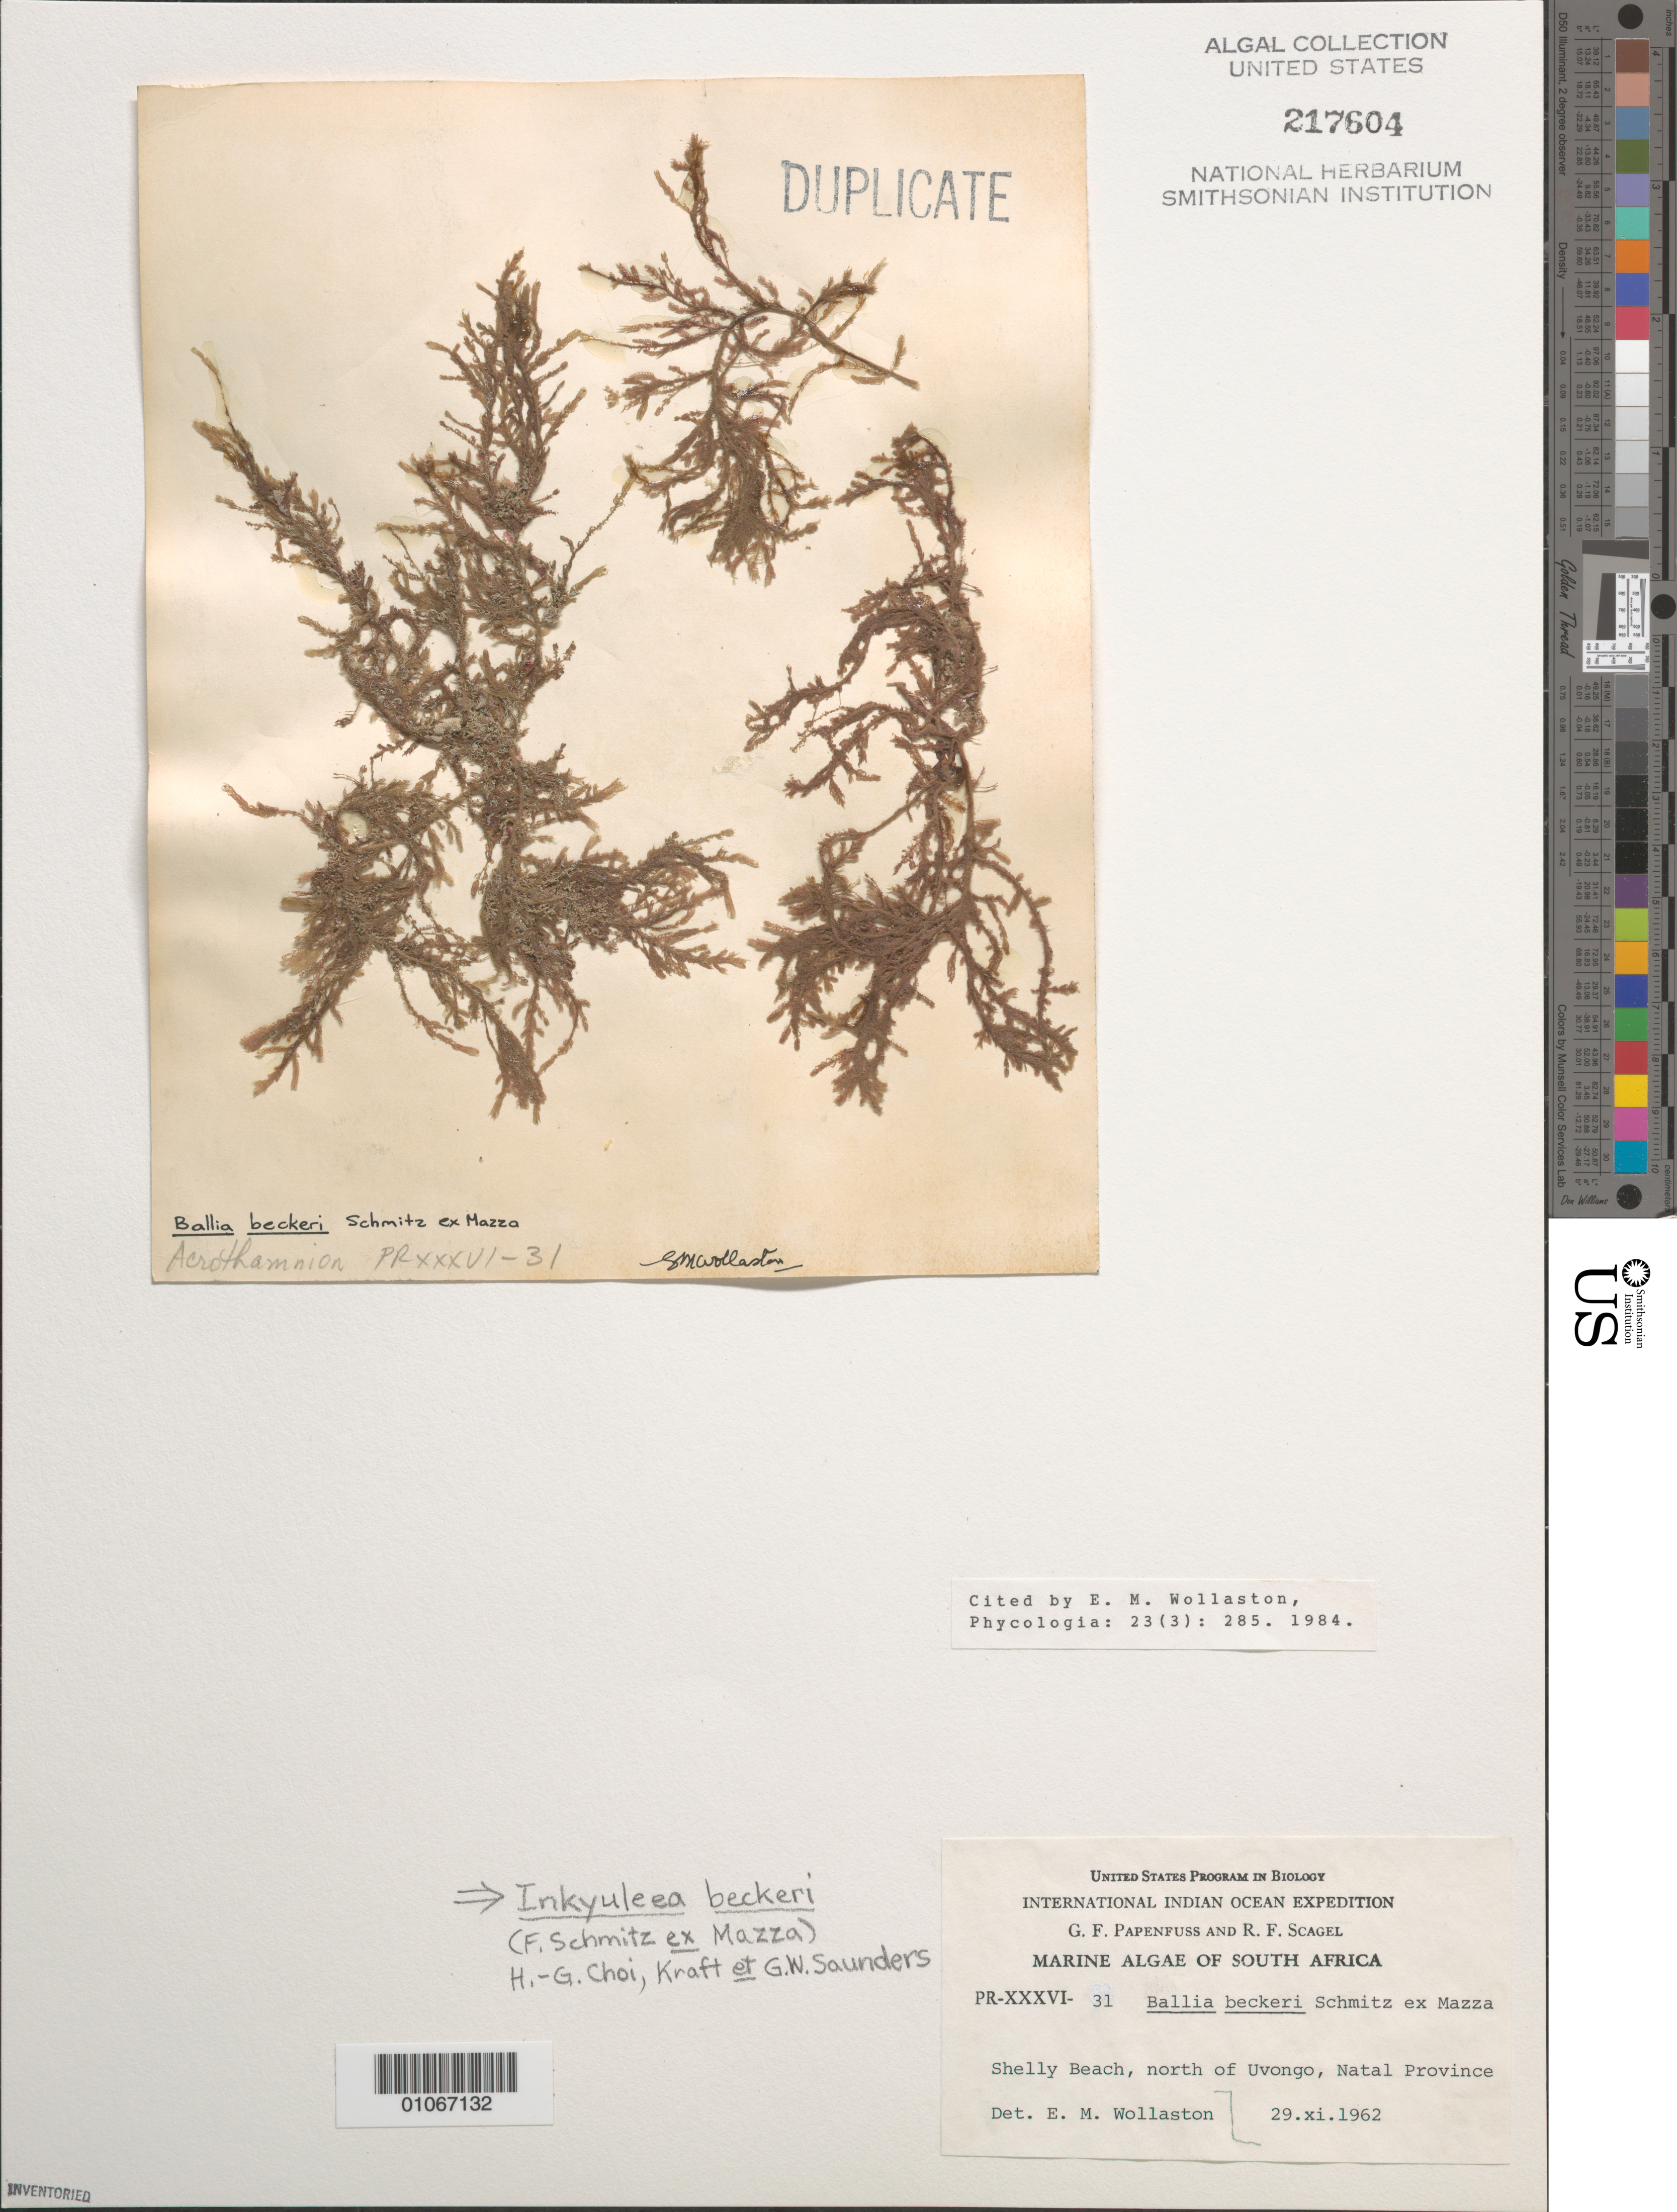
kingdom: Plantae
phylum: Rhodophyta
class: Florideophyceae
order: Ceramiales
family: Inkyuleeaceae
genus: Inkyuleea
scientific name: Inkyuleea beckeri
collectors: G. Papenfuss & R. F. Scagel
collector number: PR-XXXVI-31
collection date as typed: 29 Nov 1962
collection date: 1962-11-29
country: South Africa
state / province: KwaZulu-Natal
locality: Shelly Beach, north of Uvongo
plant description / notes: International Indian Ocean Expedition, 1962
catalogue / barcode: US 217604